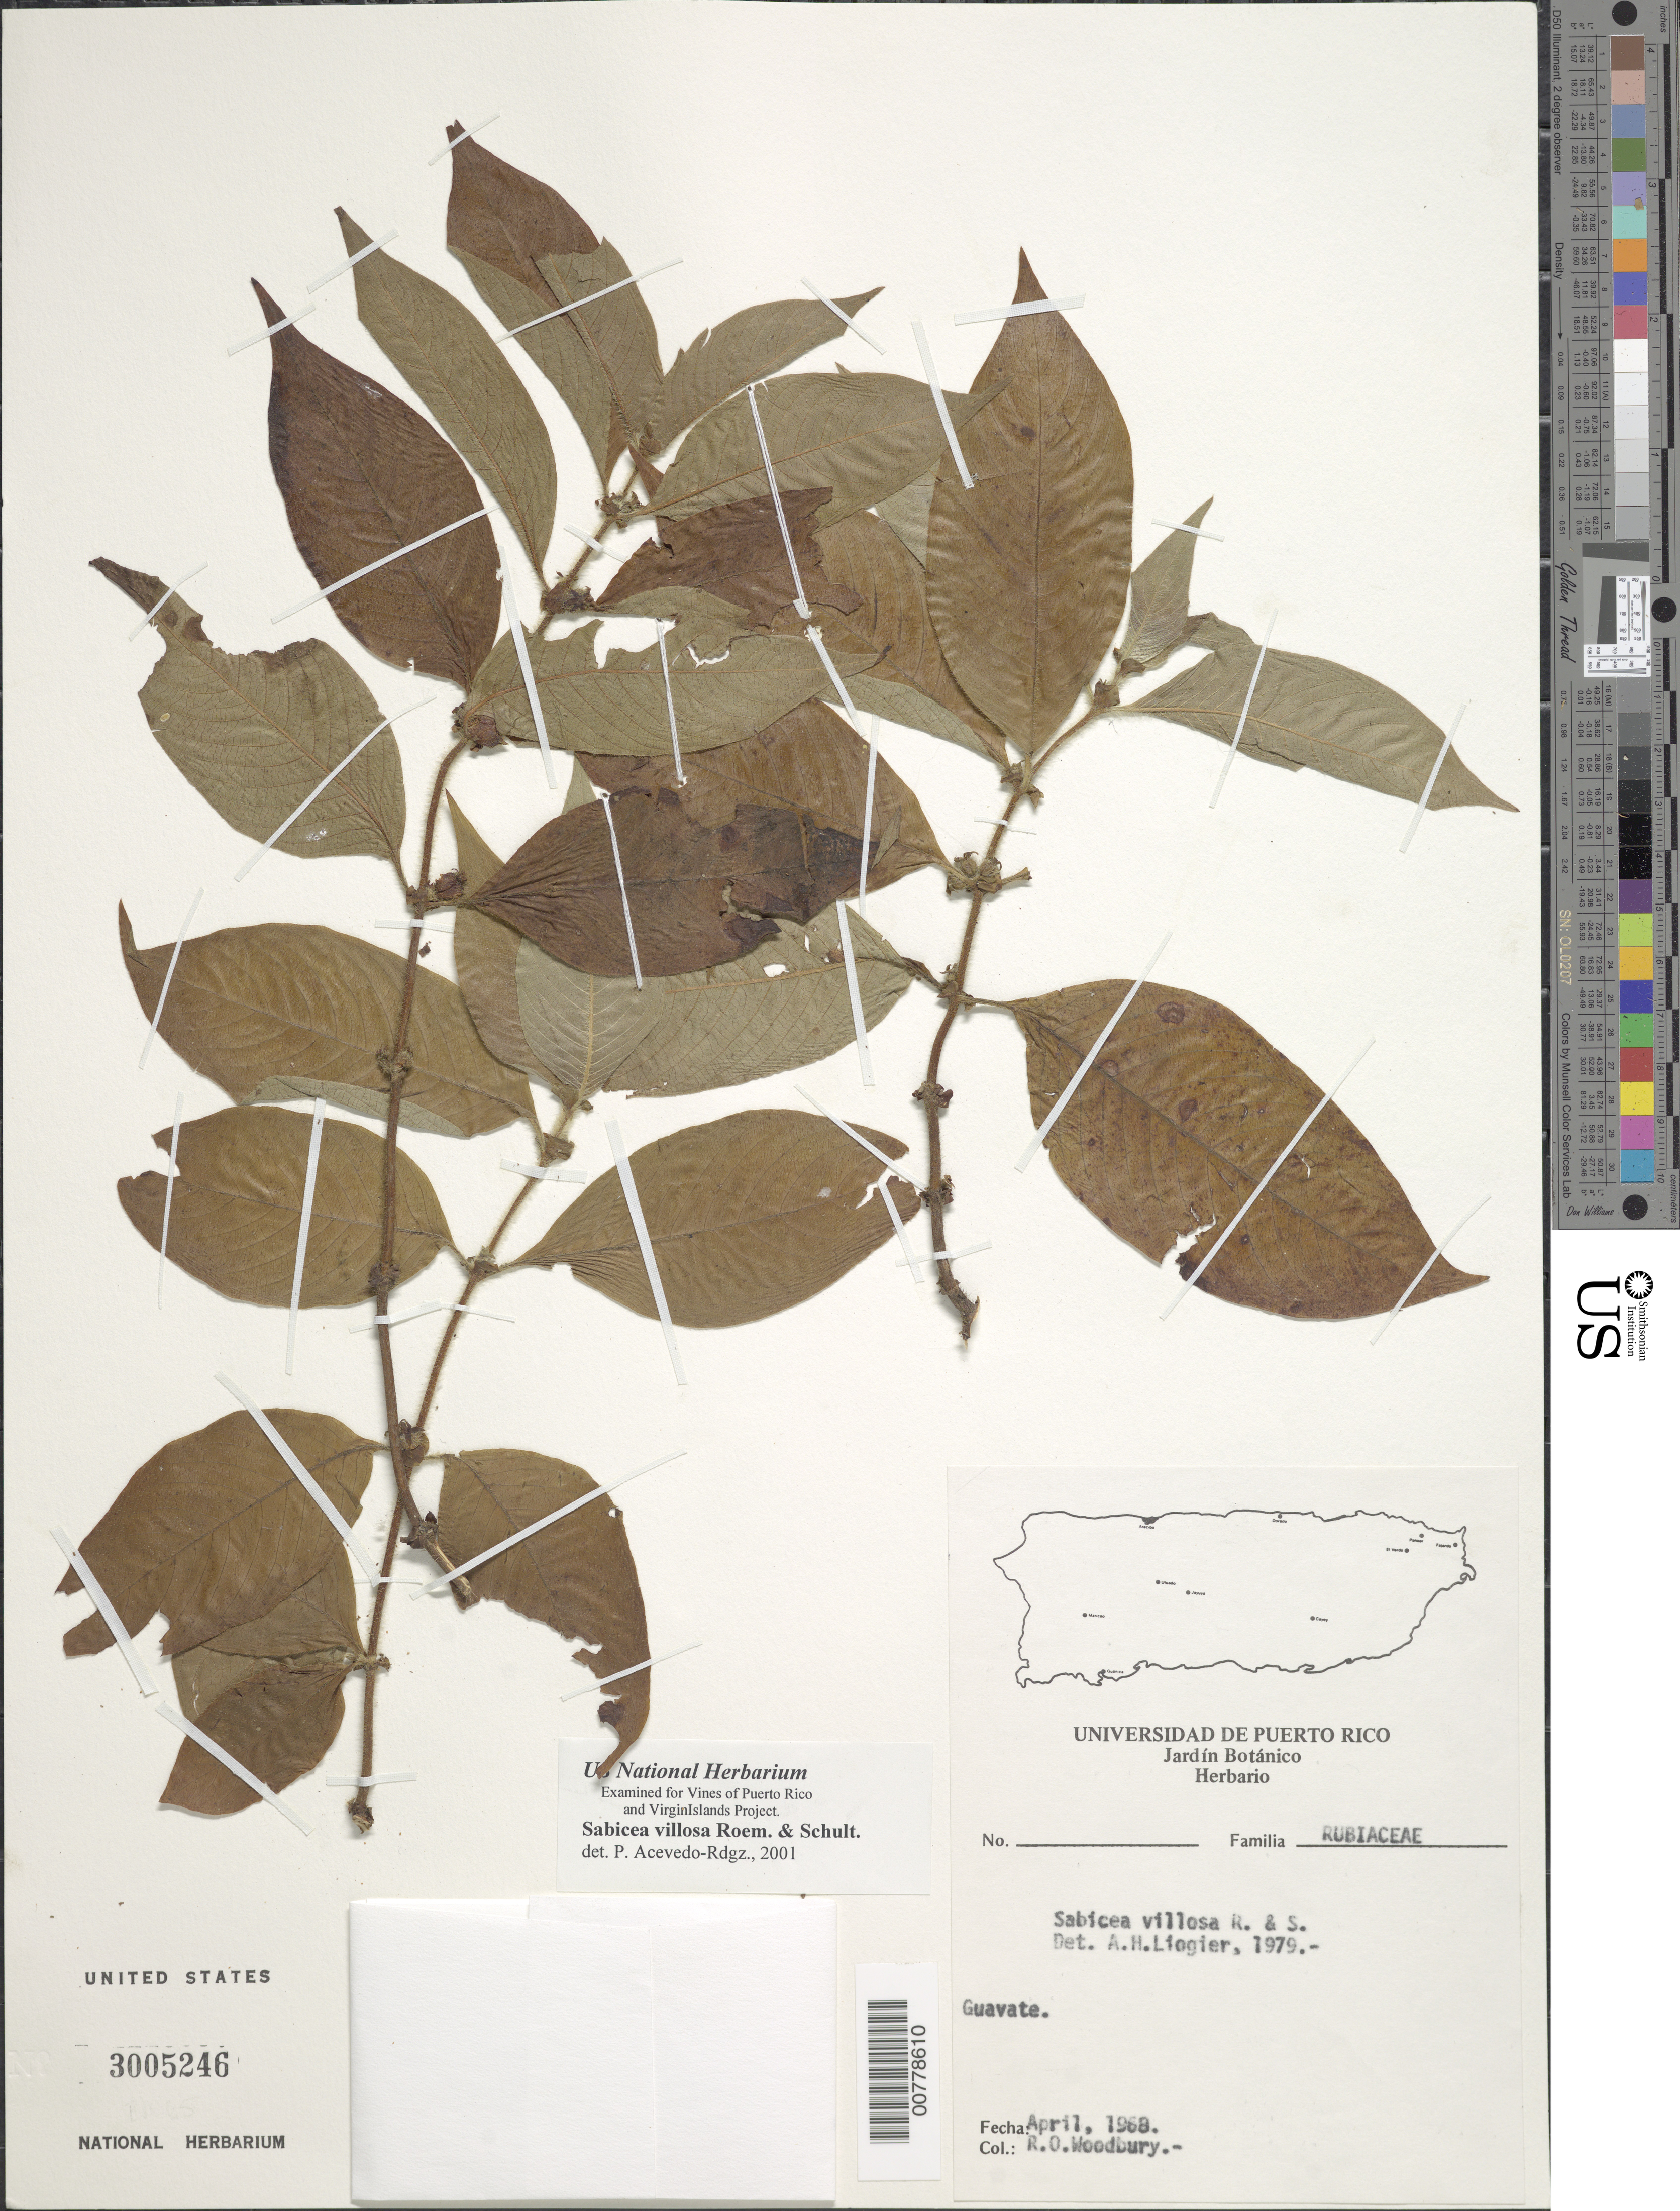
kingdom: Plantae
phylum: Tracheophyta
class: Magnoliopsida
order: Gentianales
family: Rubiaceae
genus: Sabicea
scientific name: Sabicea villosa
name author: Willd. ex Roem. & Schult.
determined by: Acevedo-Rodríguez, P., (BOT), Smithsonian Institution - National Museum of Natural History (UNITED STATES)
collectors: R. O. Woodbury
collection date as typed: Apr 1968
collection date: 1968-04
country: Puerto Rico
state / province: Cayey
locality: Guavate.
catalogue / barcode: US 3005246